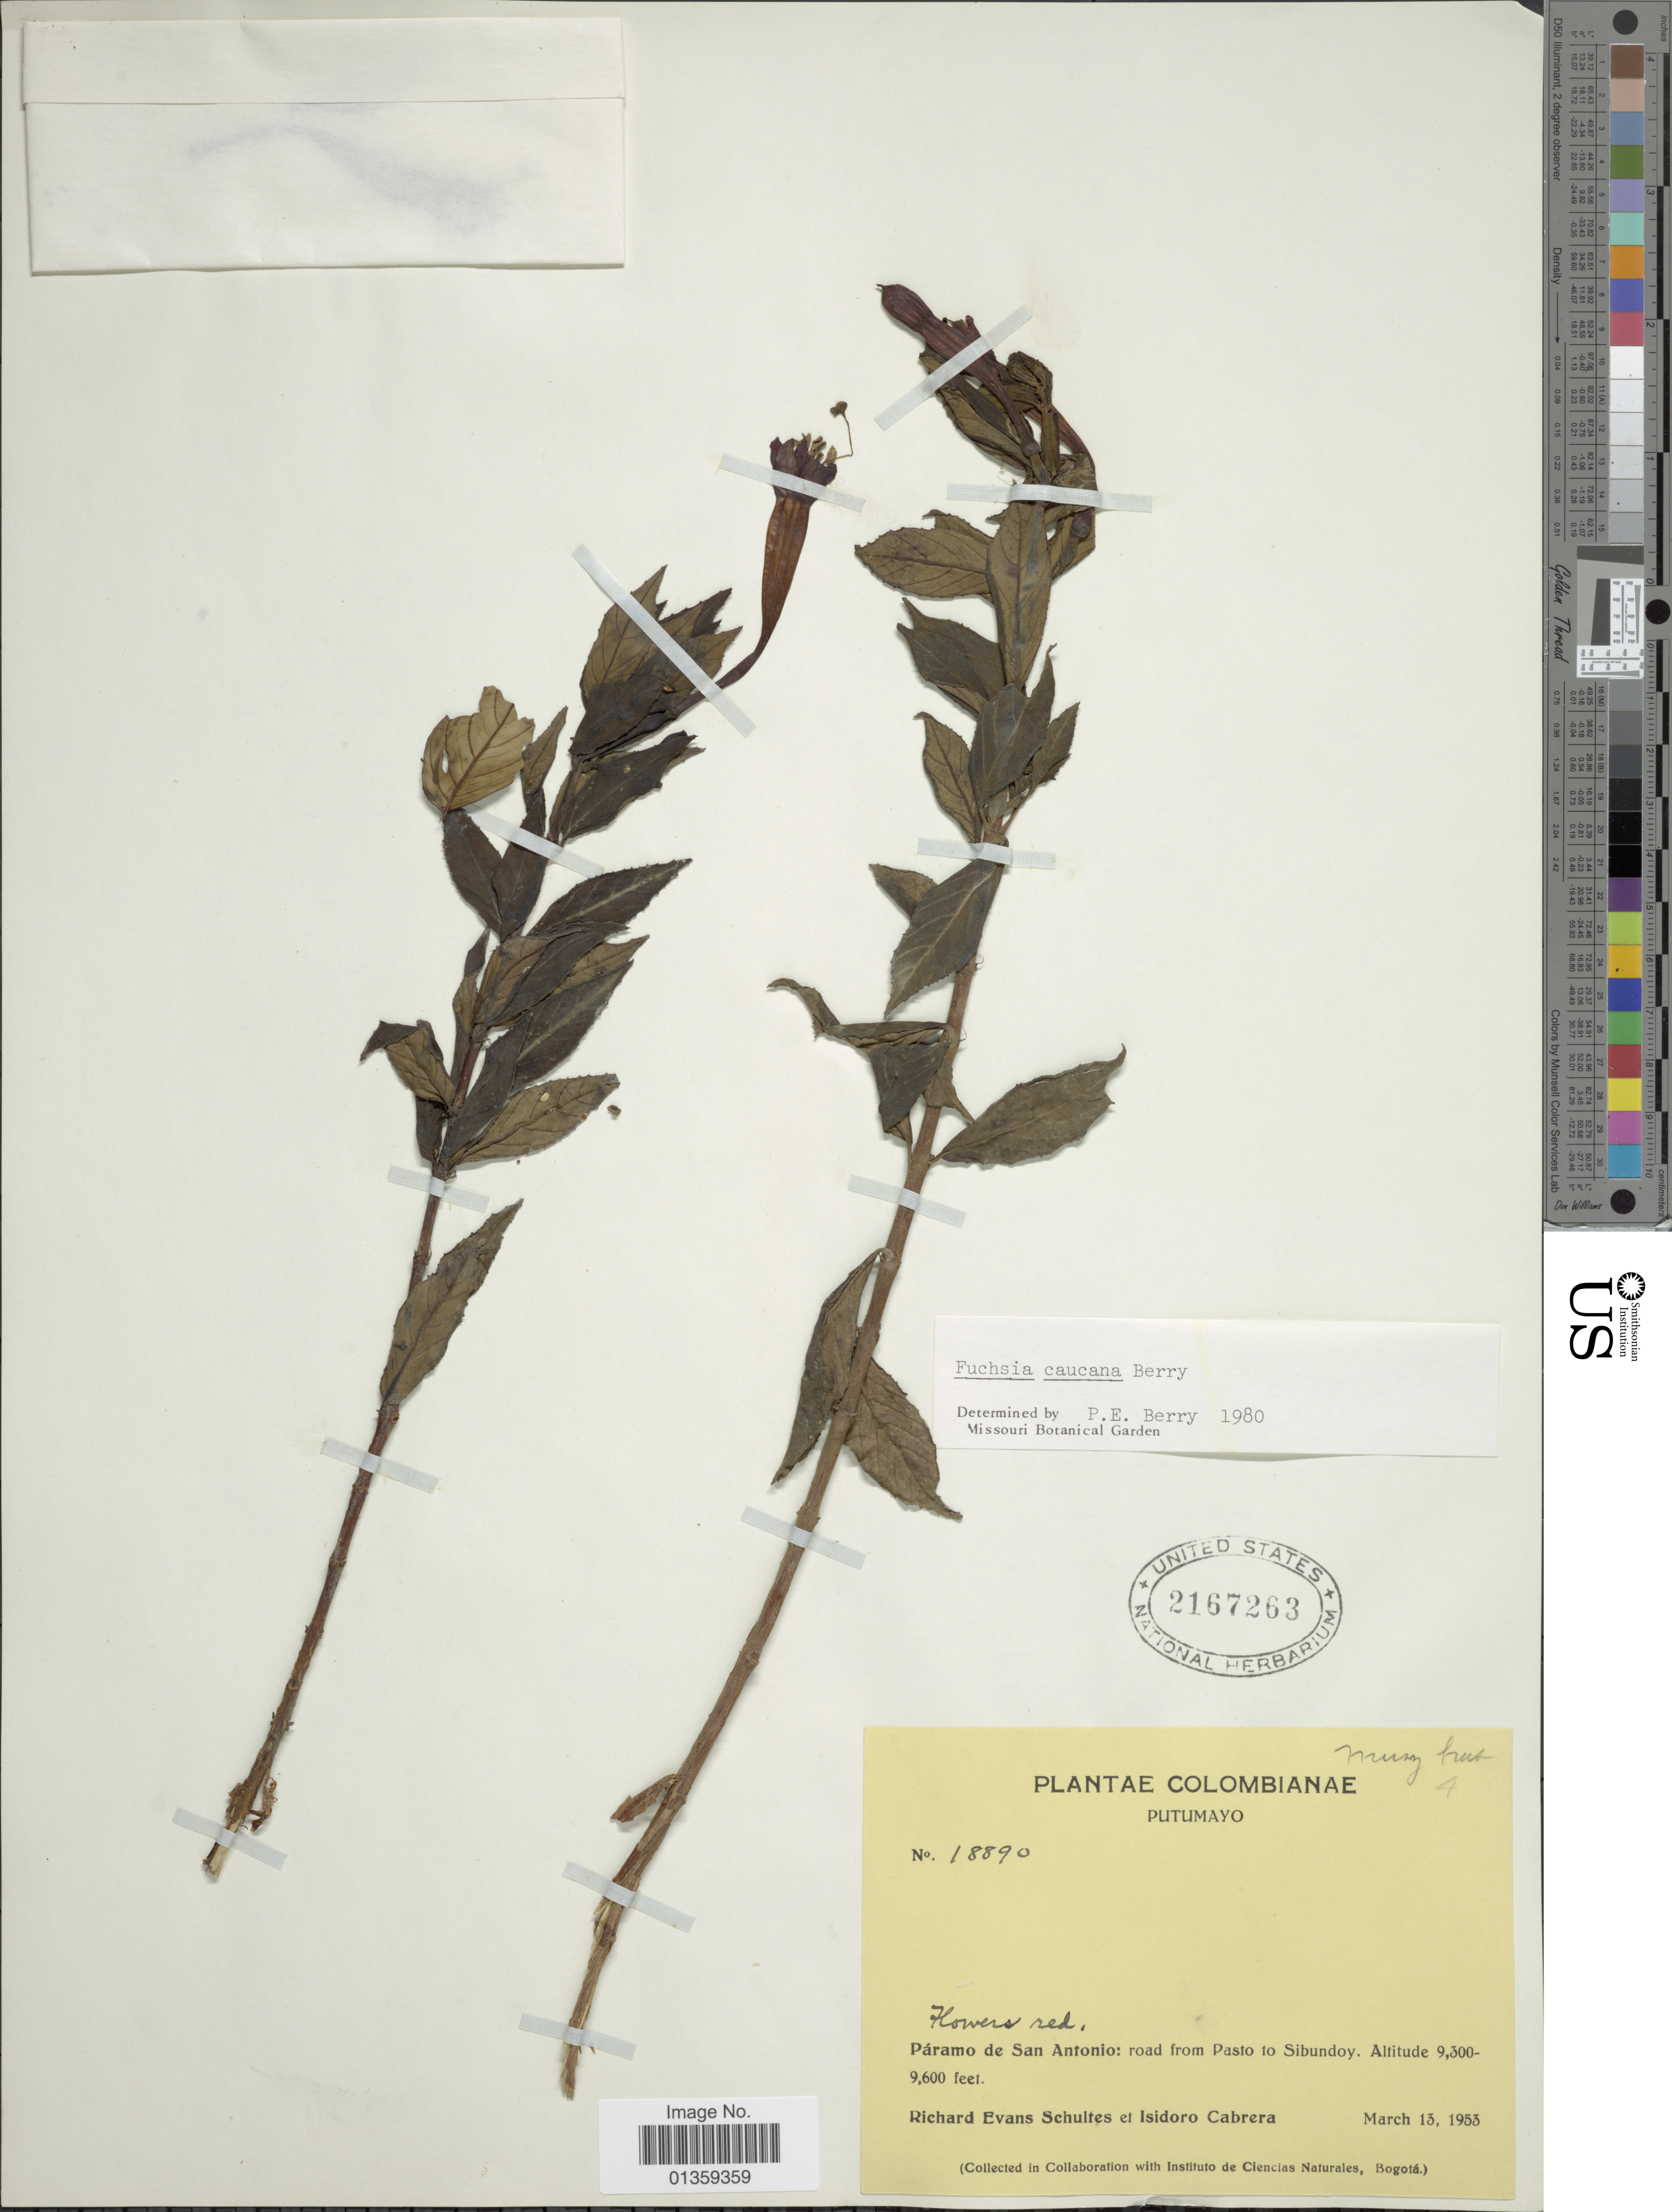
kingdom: Plantae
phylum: Tracheophyta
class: Magnoliopsida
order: Myrtales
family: Onagraceae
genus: Fuchsia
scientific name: Fuchsia caucana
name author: P.E. Berry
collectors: R. E. Schultes & I. Cabrera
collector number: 18890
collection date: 1953-03-13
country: Colombia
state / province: Putumayo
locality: Páramo de San Antonio: road from Pasto to Sibundoy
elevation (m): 2835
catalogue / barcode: US 2167263